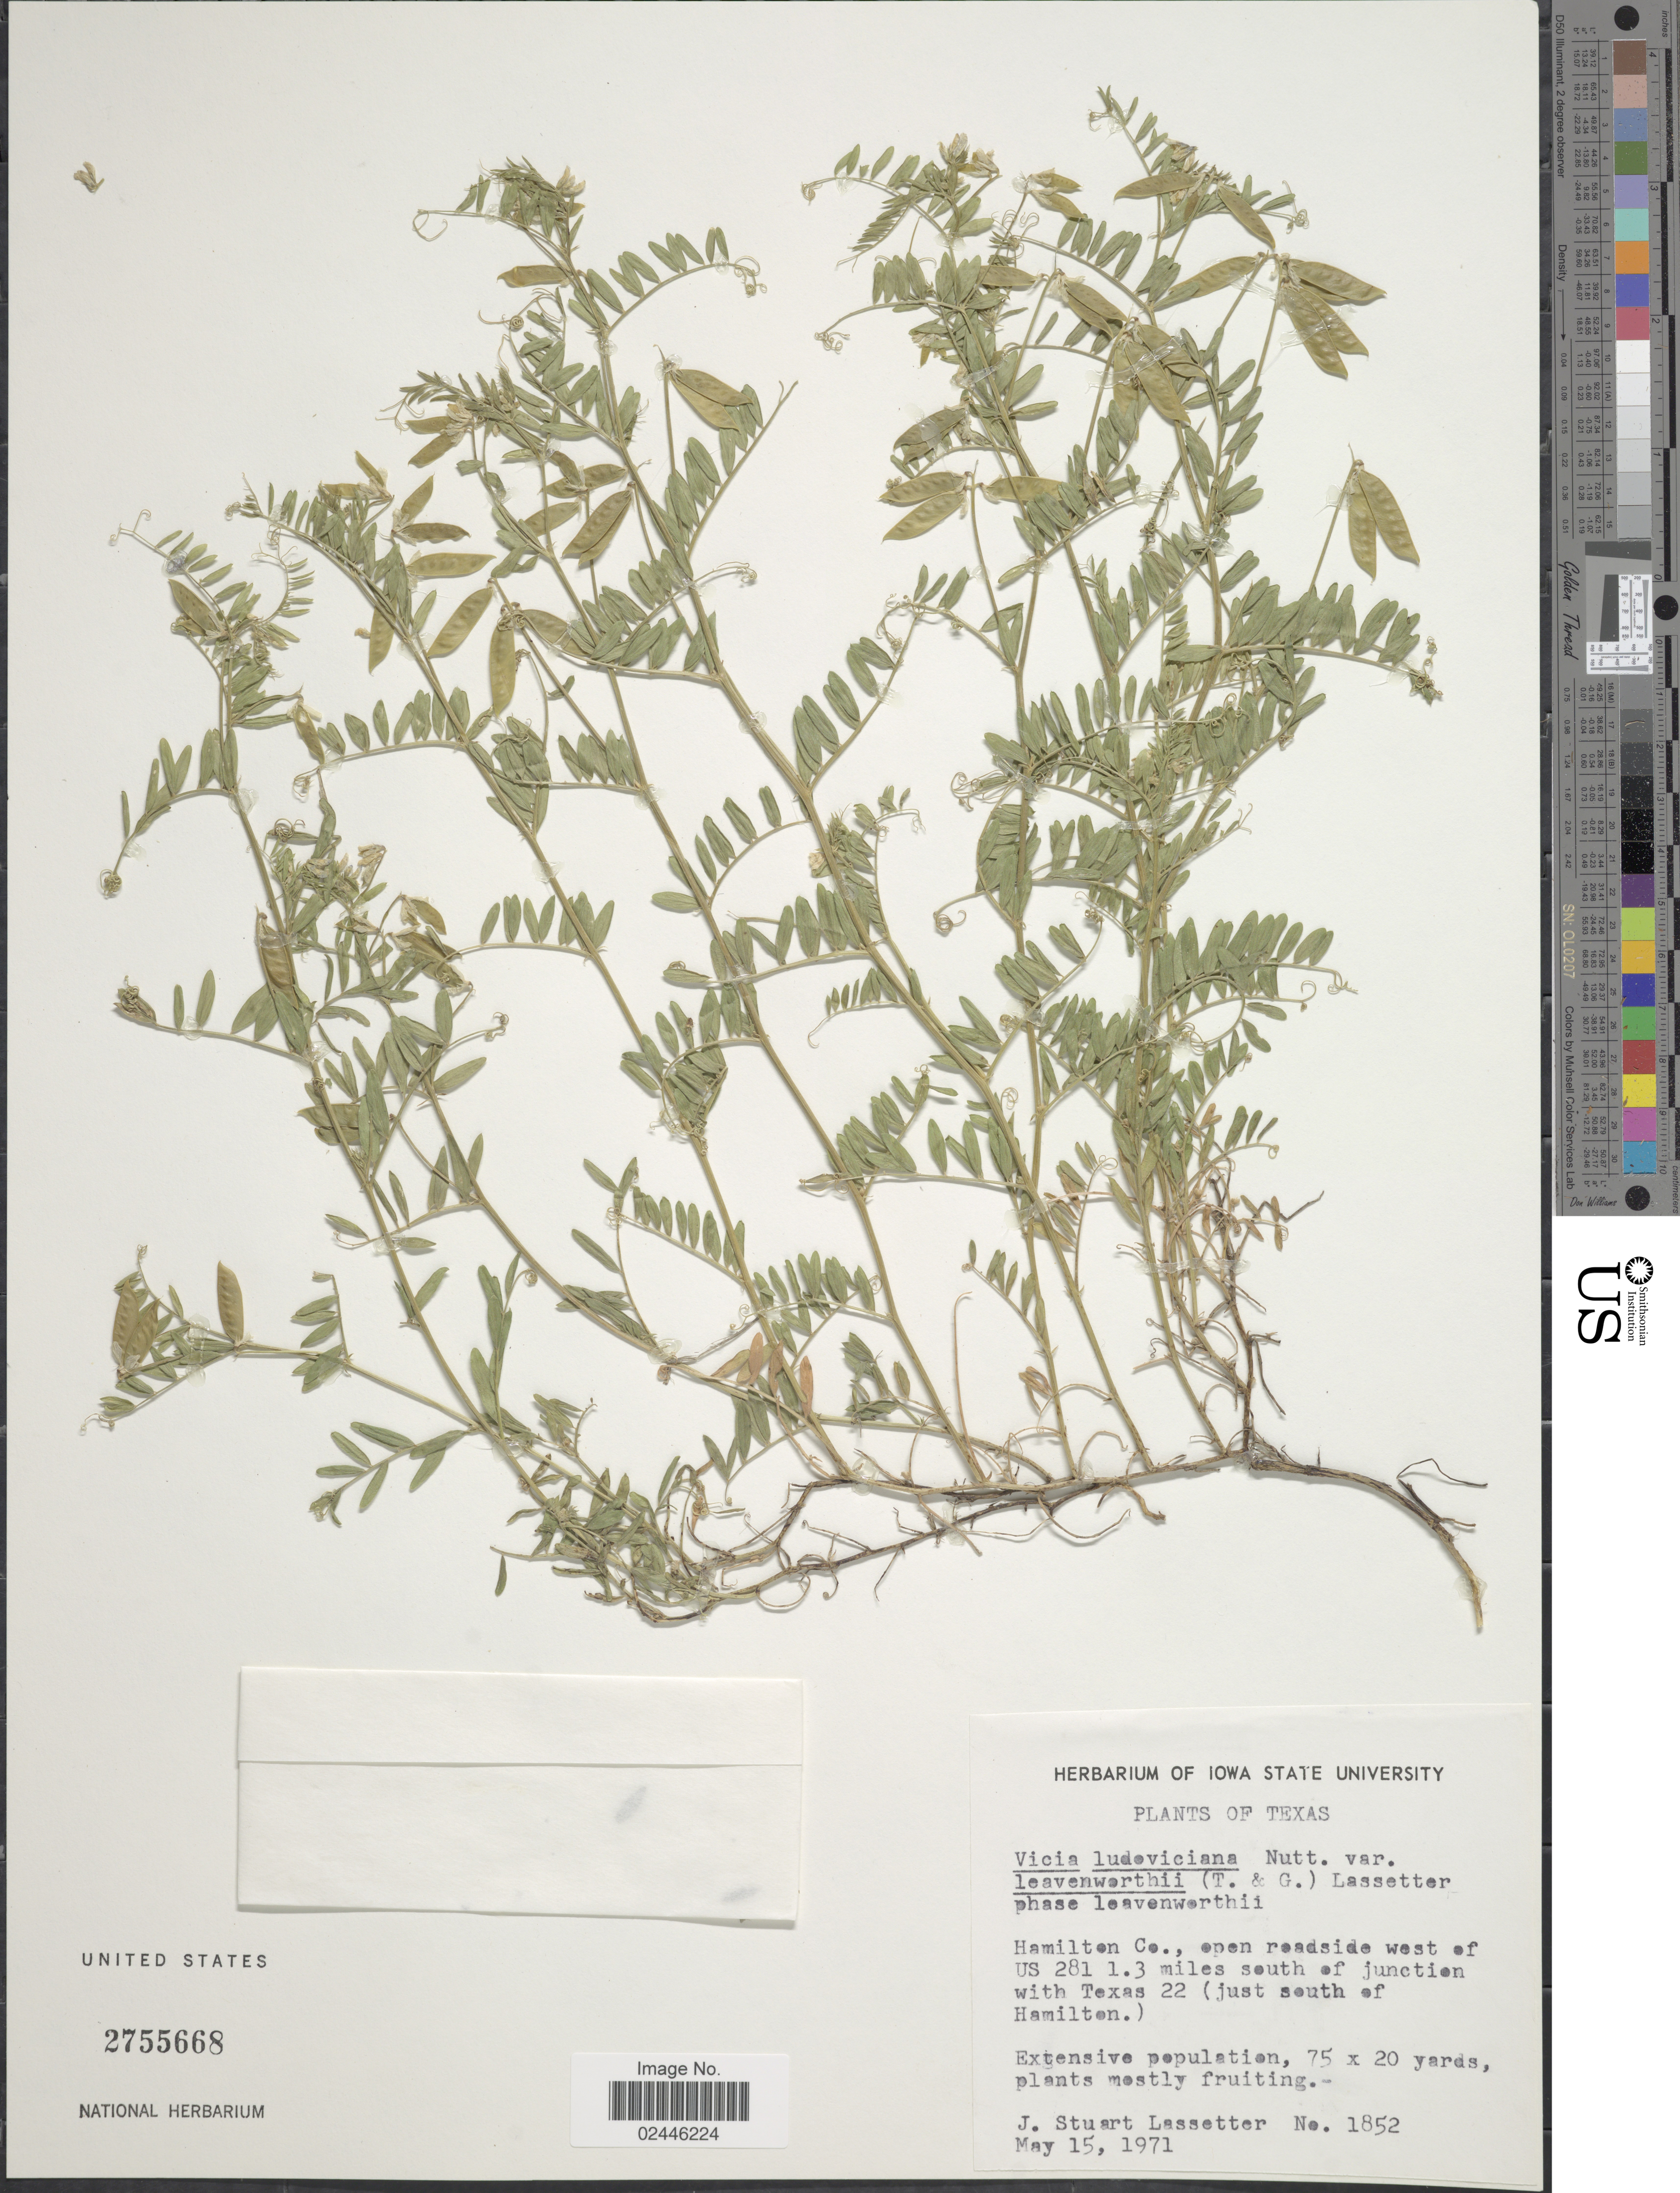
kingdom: Plantae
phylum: Tracheophyta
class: Magnoliopsida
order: Fabales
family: Fabaceae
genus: Vicia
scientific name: Vicia ludoviciana var. leavenworthii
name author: (Torr. & A. Gray) Broich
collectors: J. Lassetter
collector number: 1852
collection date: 1971-05-15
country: United States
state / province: Texas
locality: Hamilton Co., open roadside west of US 281 1.3 miles south of junction with Texas 22 (just south of Hamilton)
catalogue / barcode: US 2755668